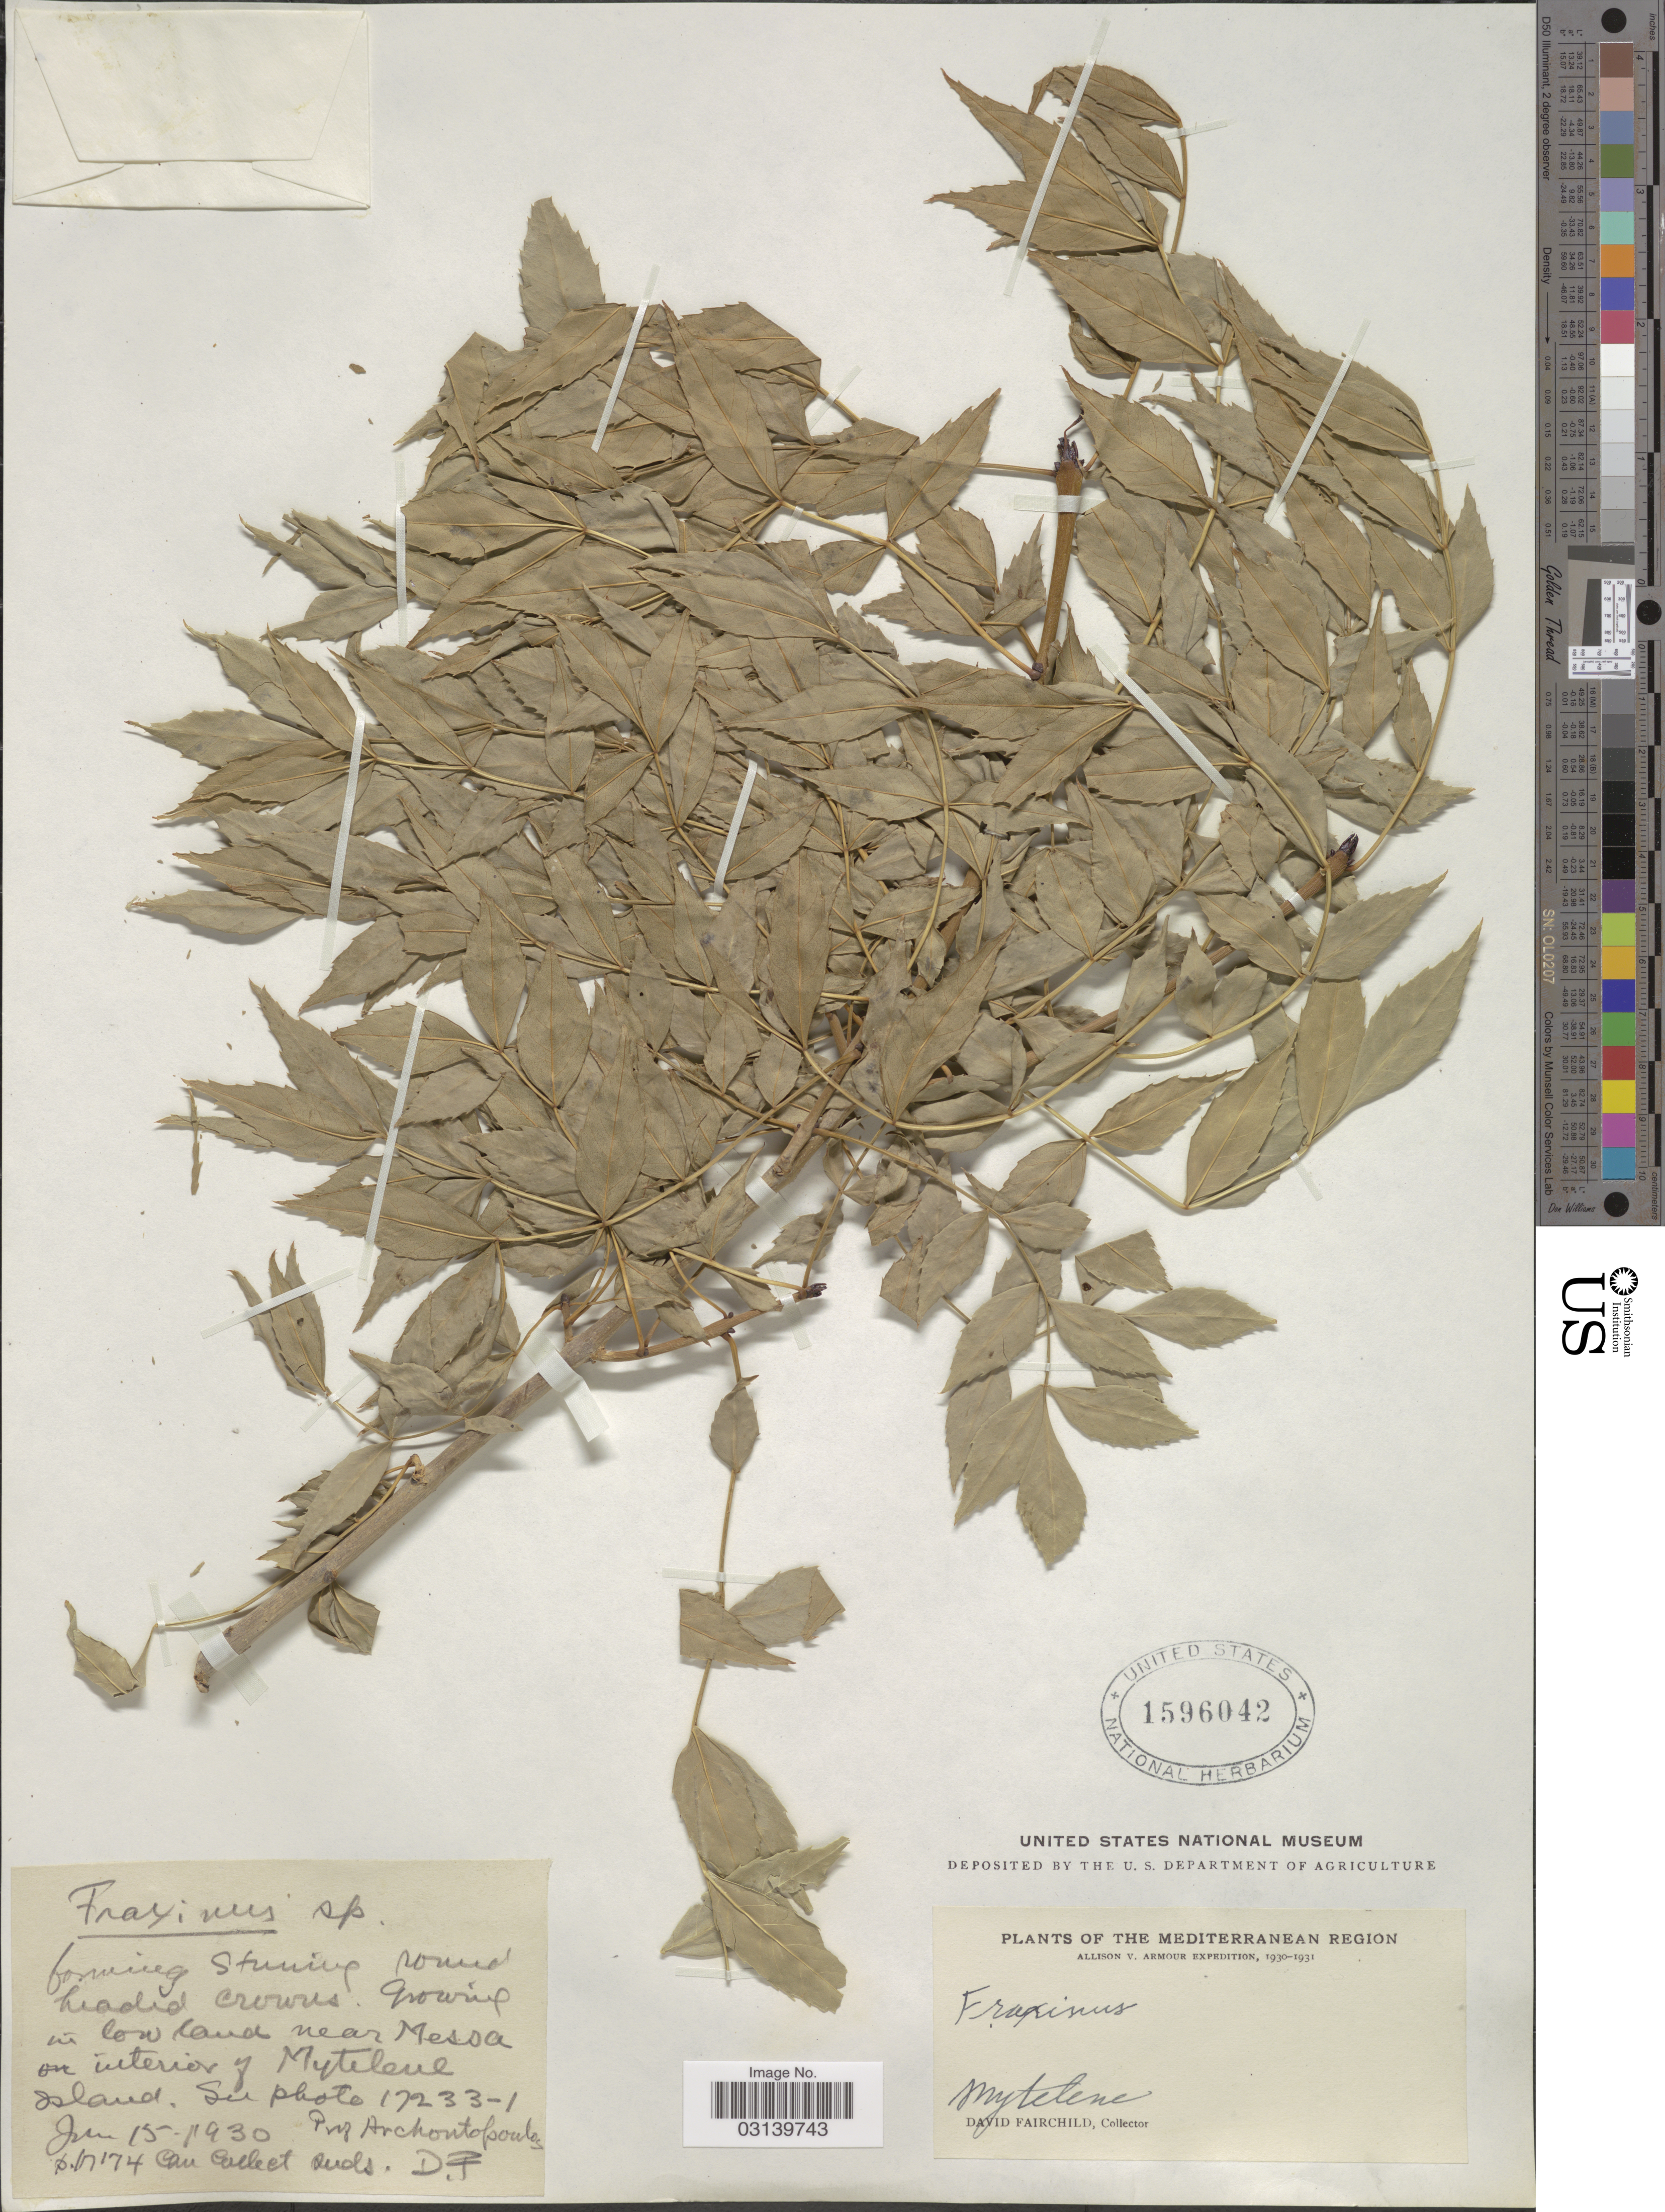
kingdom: Plantae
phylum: Tracheophyta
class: Magnoliopsida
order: Lamiales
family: Oleaceae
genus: Fraxinus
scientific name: Fraxinus sp.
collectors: D. Fairchild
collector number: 174?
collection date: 1930-06-15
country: Greece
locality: The Mediterranean Region. In lowland near Messa interiro of Mytilene Island.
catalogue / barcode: US 1596042